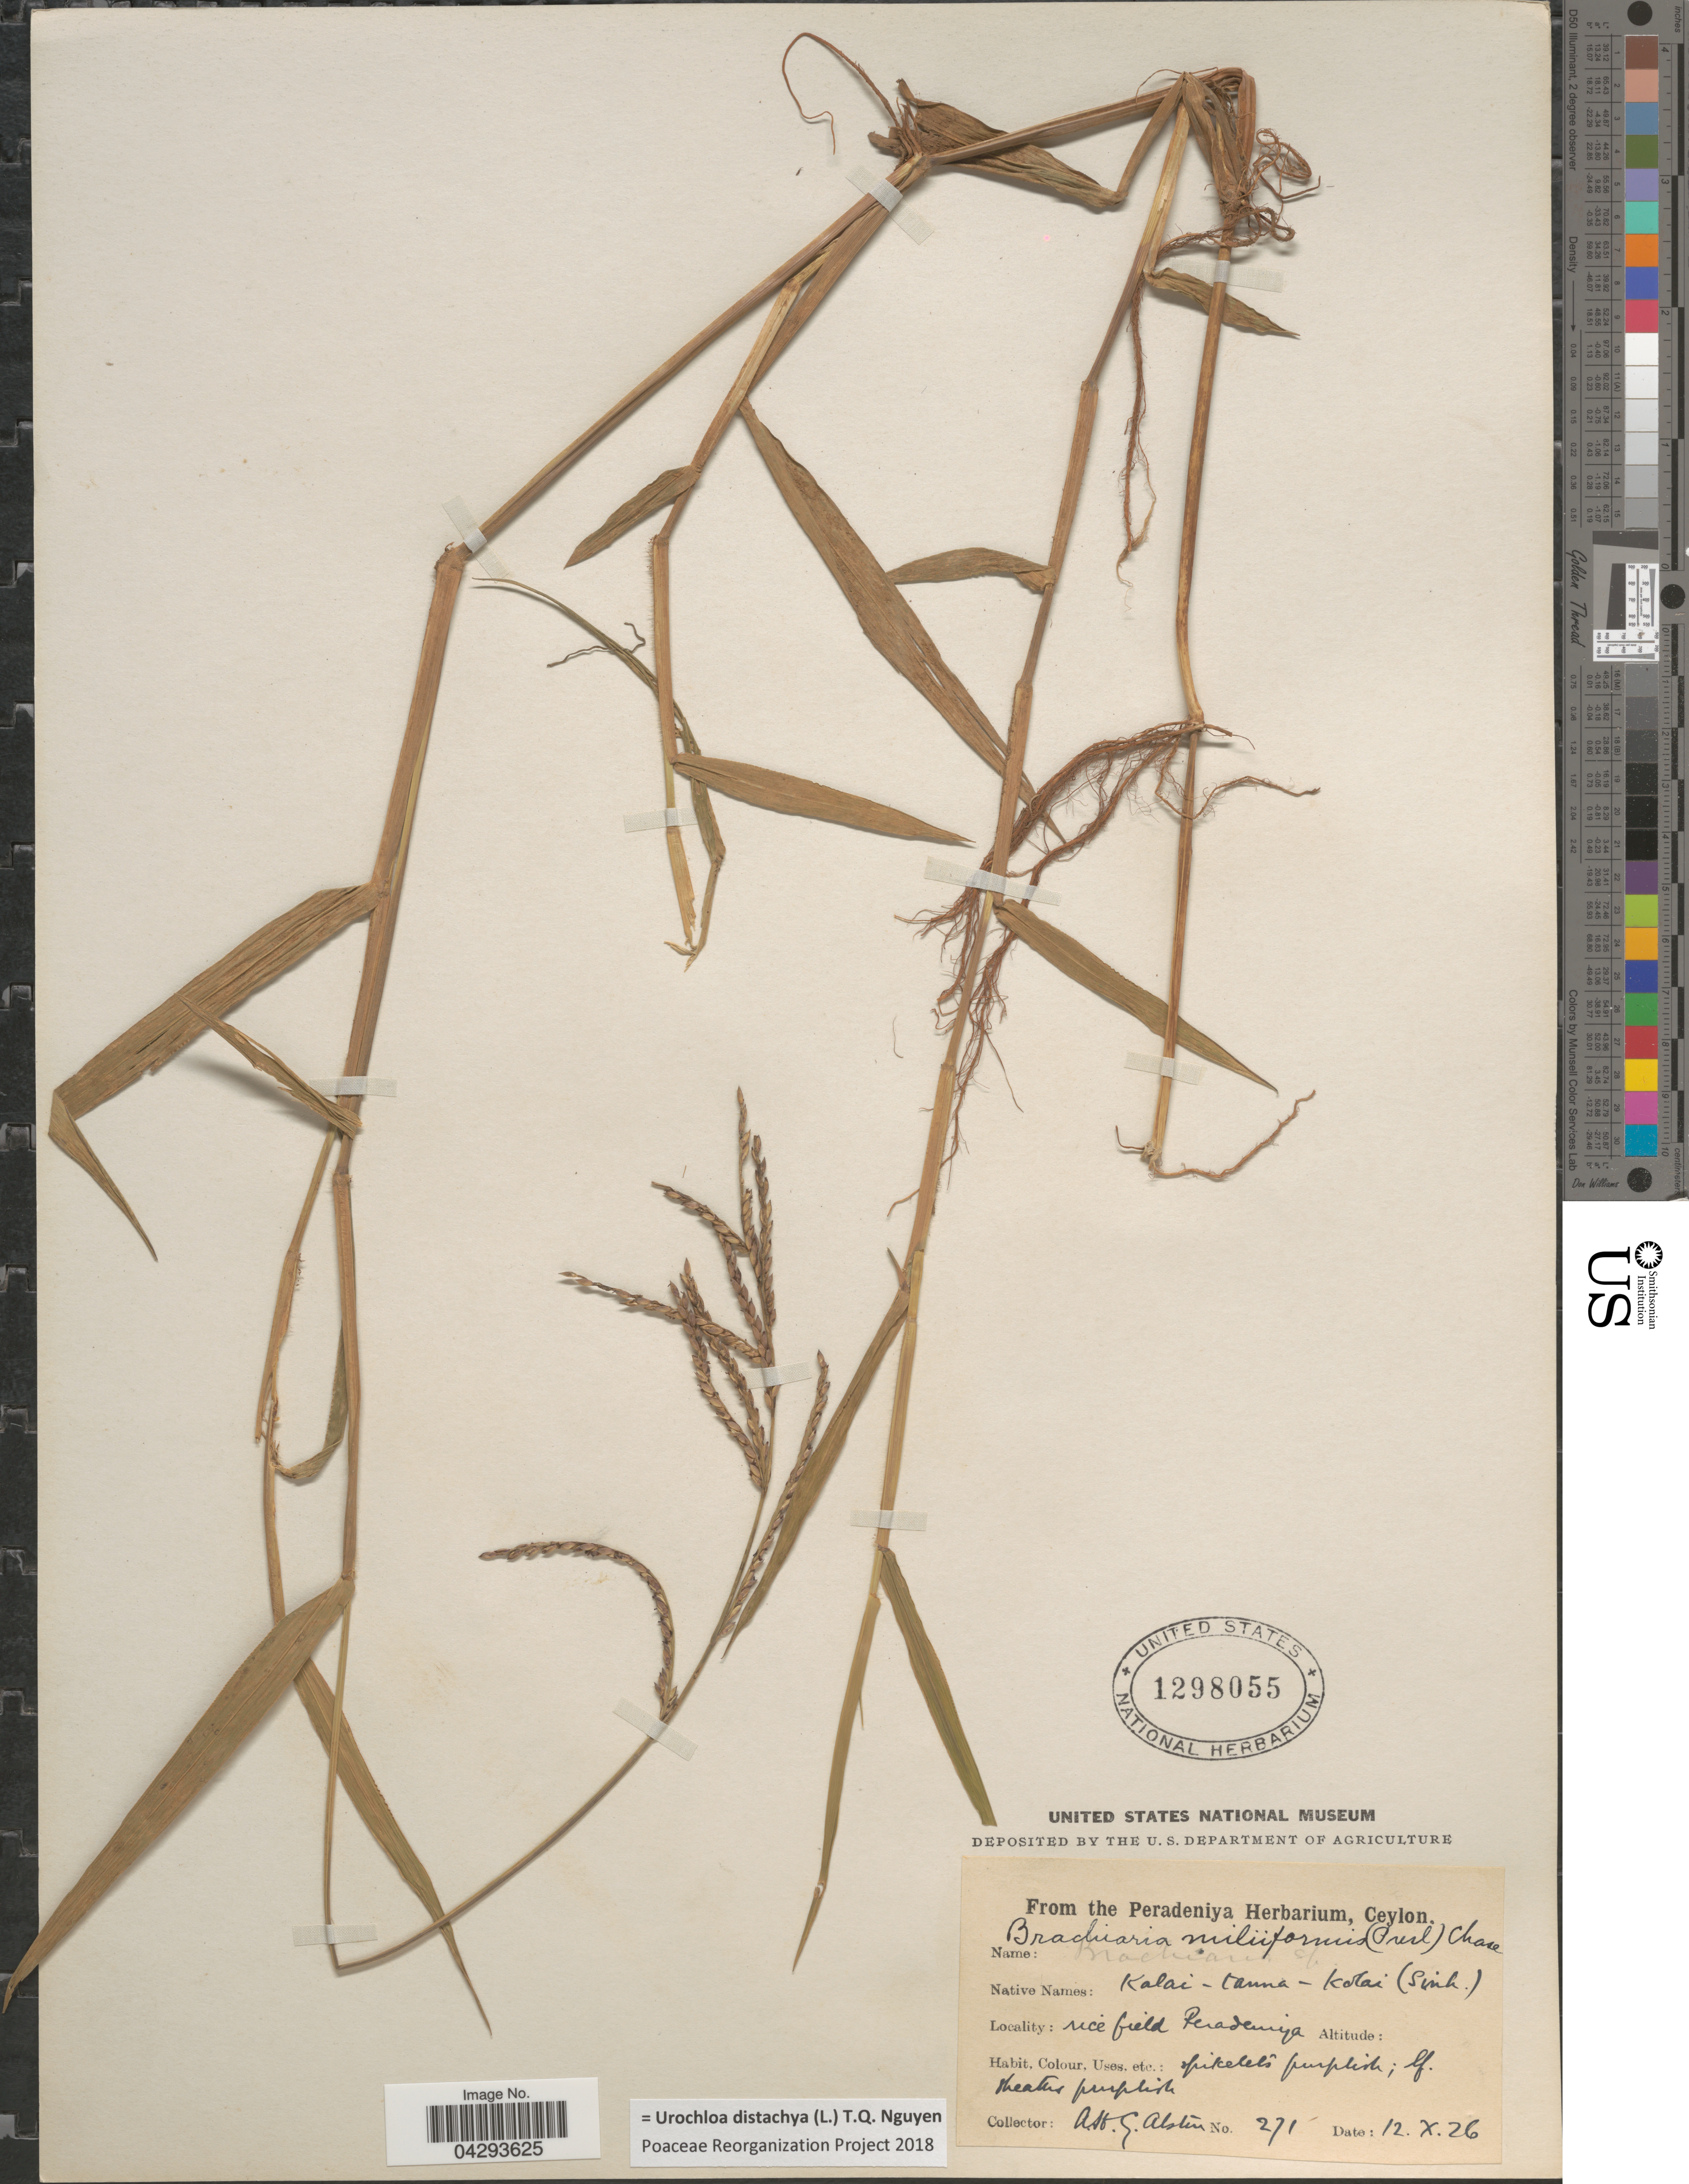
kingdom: Plantae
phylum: Tracheophyta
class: Liliopsida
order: Poales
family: Poaceae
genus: Urochloa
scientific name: Urochloa distachya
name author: (L.) T.Q. Nguyen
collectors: A. H. Alston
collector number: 271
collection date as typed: Transcribed d/m/y: 12/12/26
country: Sri Lanka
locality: Rice field Peradeniya.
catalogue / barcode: US 1298055